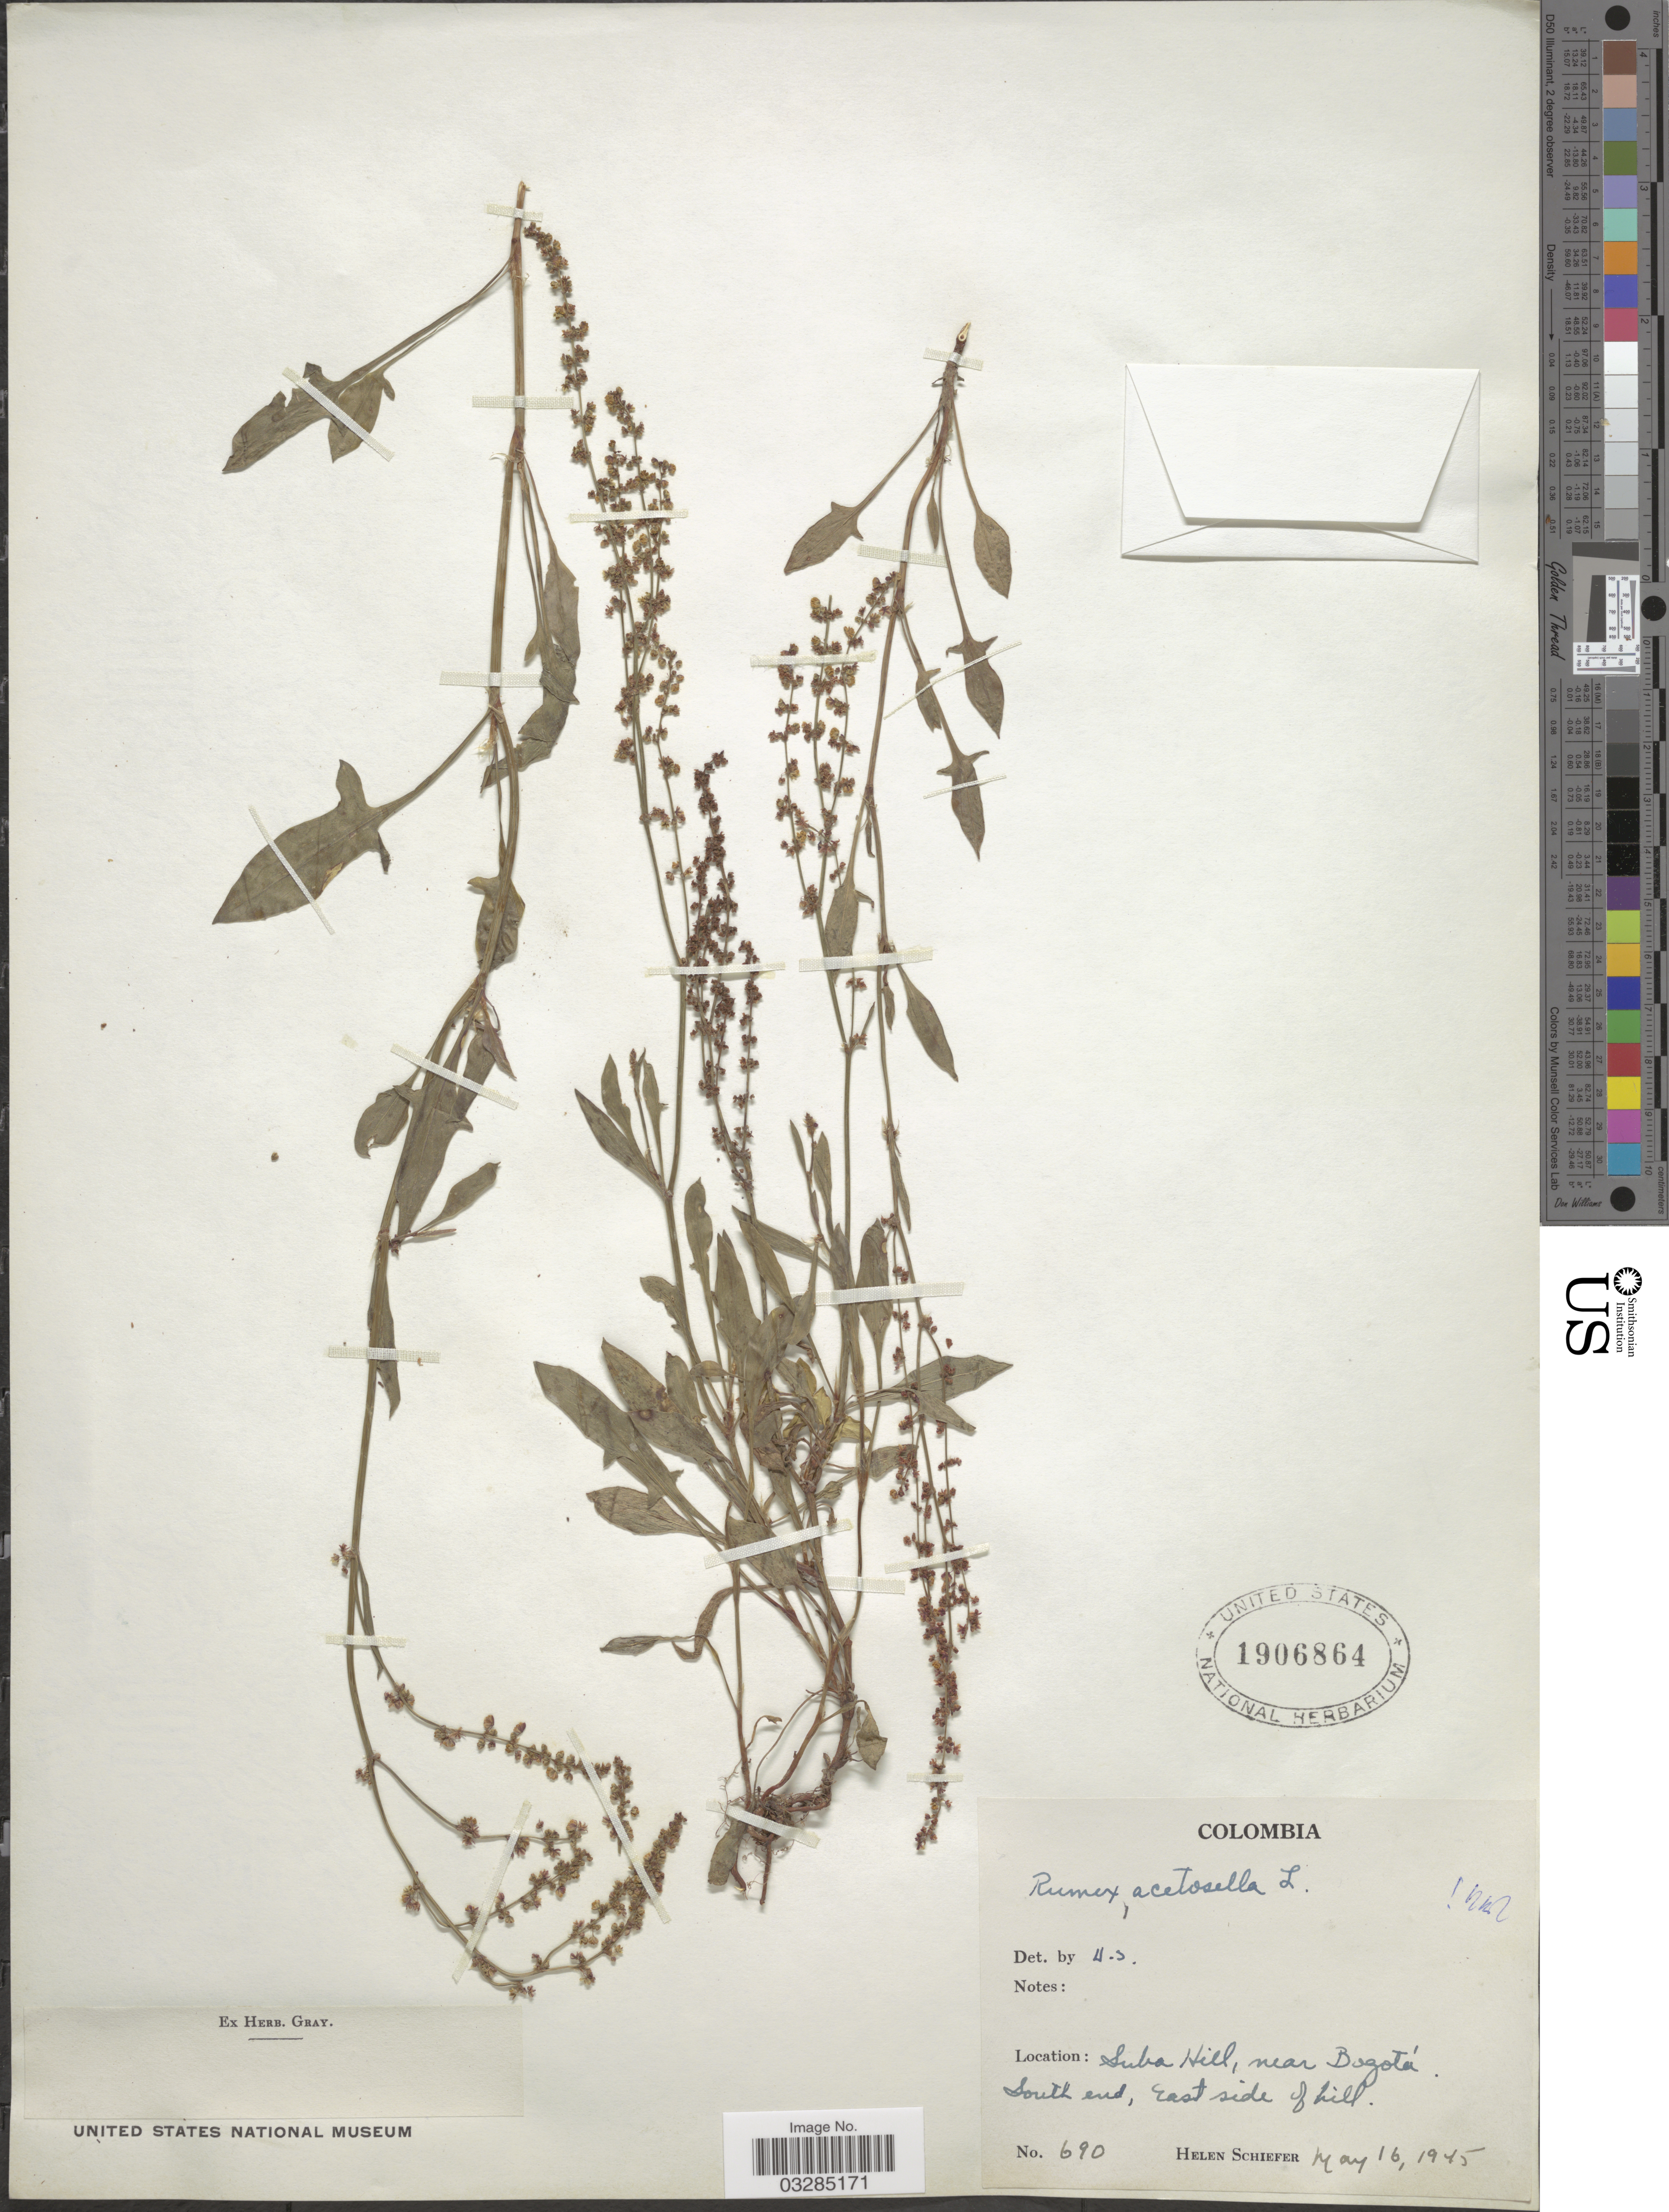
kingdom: Plantae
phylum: Tracheophyta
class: Magnoliopsida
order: Caryophyllales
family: Polygonaceae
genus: Rumex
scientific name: Rumex acetosella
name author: L.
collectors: H. Schiefer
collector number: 690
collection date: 1945-05-16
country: Colombia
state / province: Bogota D.C.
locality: Suba Hill, near Bogotá. South end, East side of hill.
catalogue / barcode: US 1906864